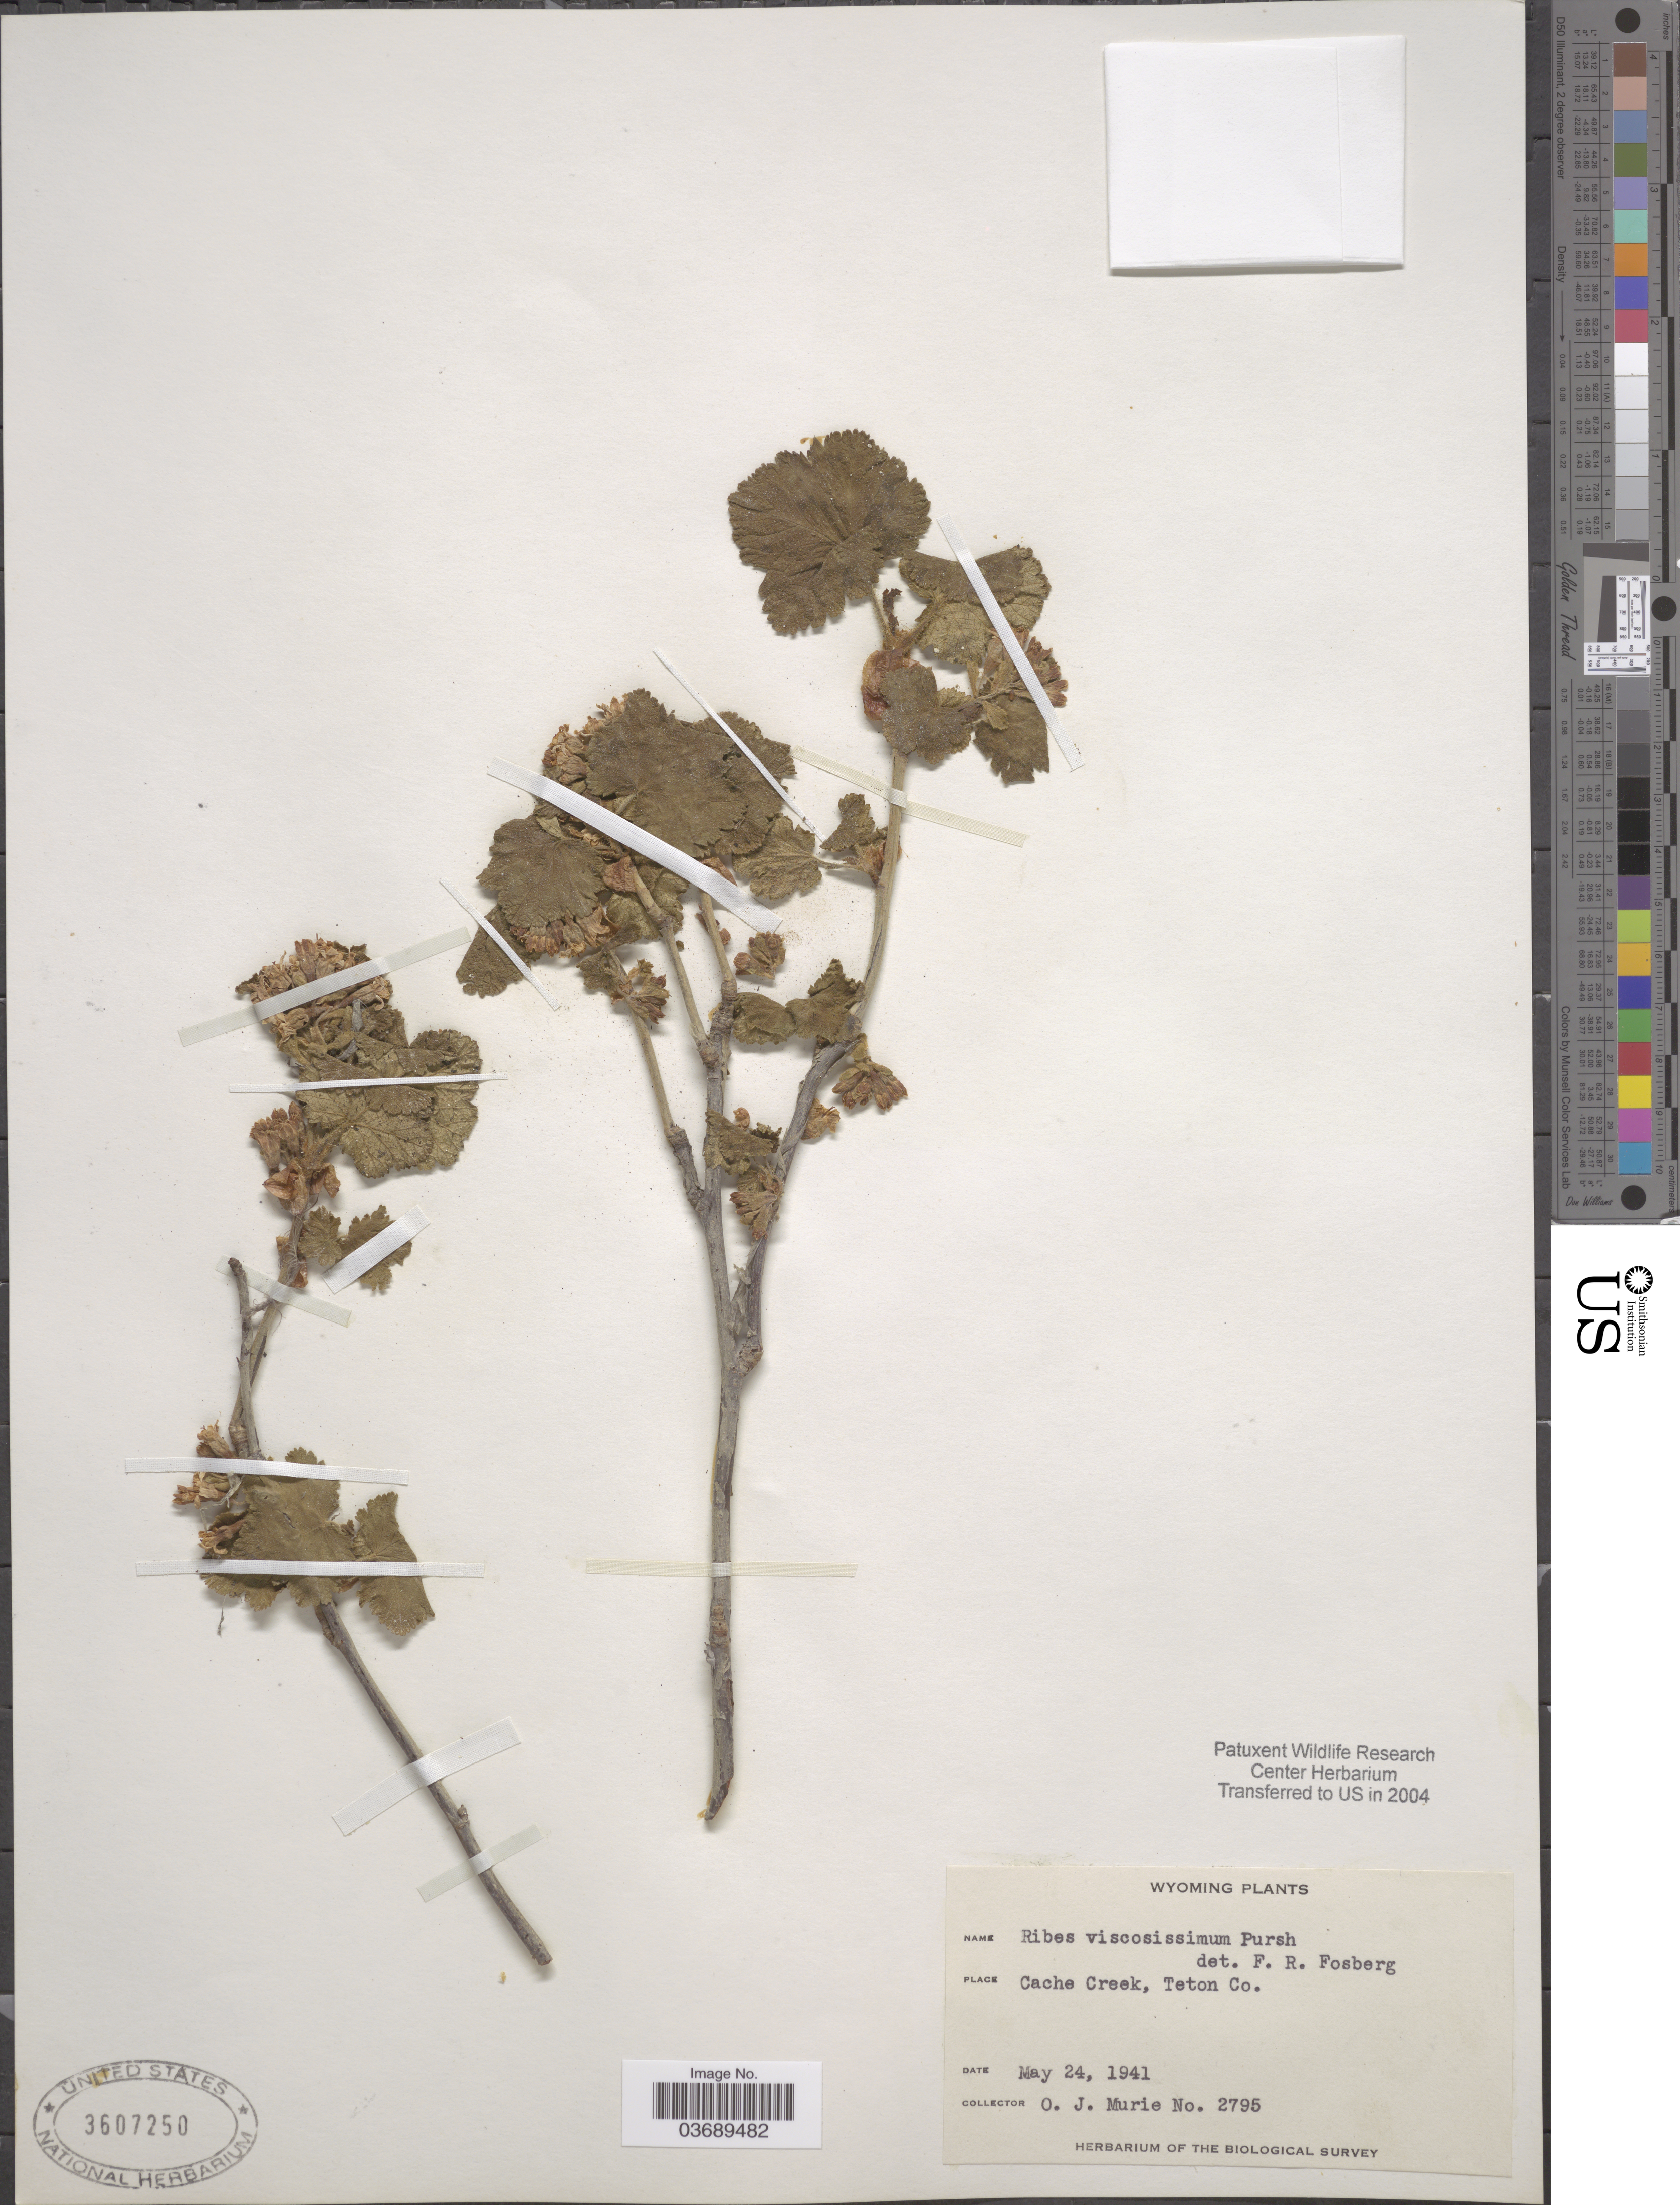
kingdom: Plantae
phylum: Tracheophyta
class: Magnoliopsida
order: Saxifragales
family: Grossulariaceae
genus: Ribes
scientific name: Ribes viscosissimum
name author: Pursh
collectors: O. Murie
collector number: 2795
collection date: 1941-05-24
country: United States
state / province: Wyoming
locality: Cache Creek, Teton Co.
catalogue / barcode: US 3607250